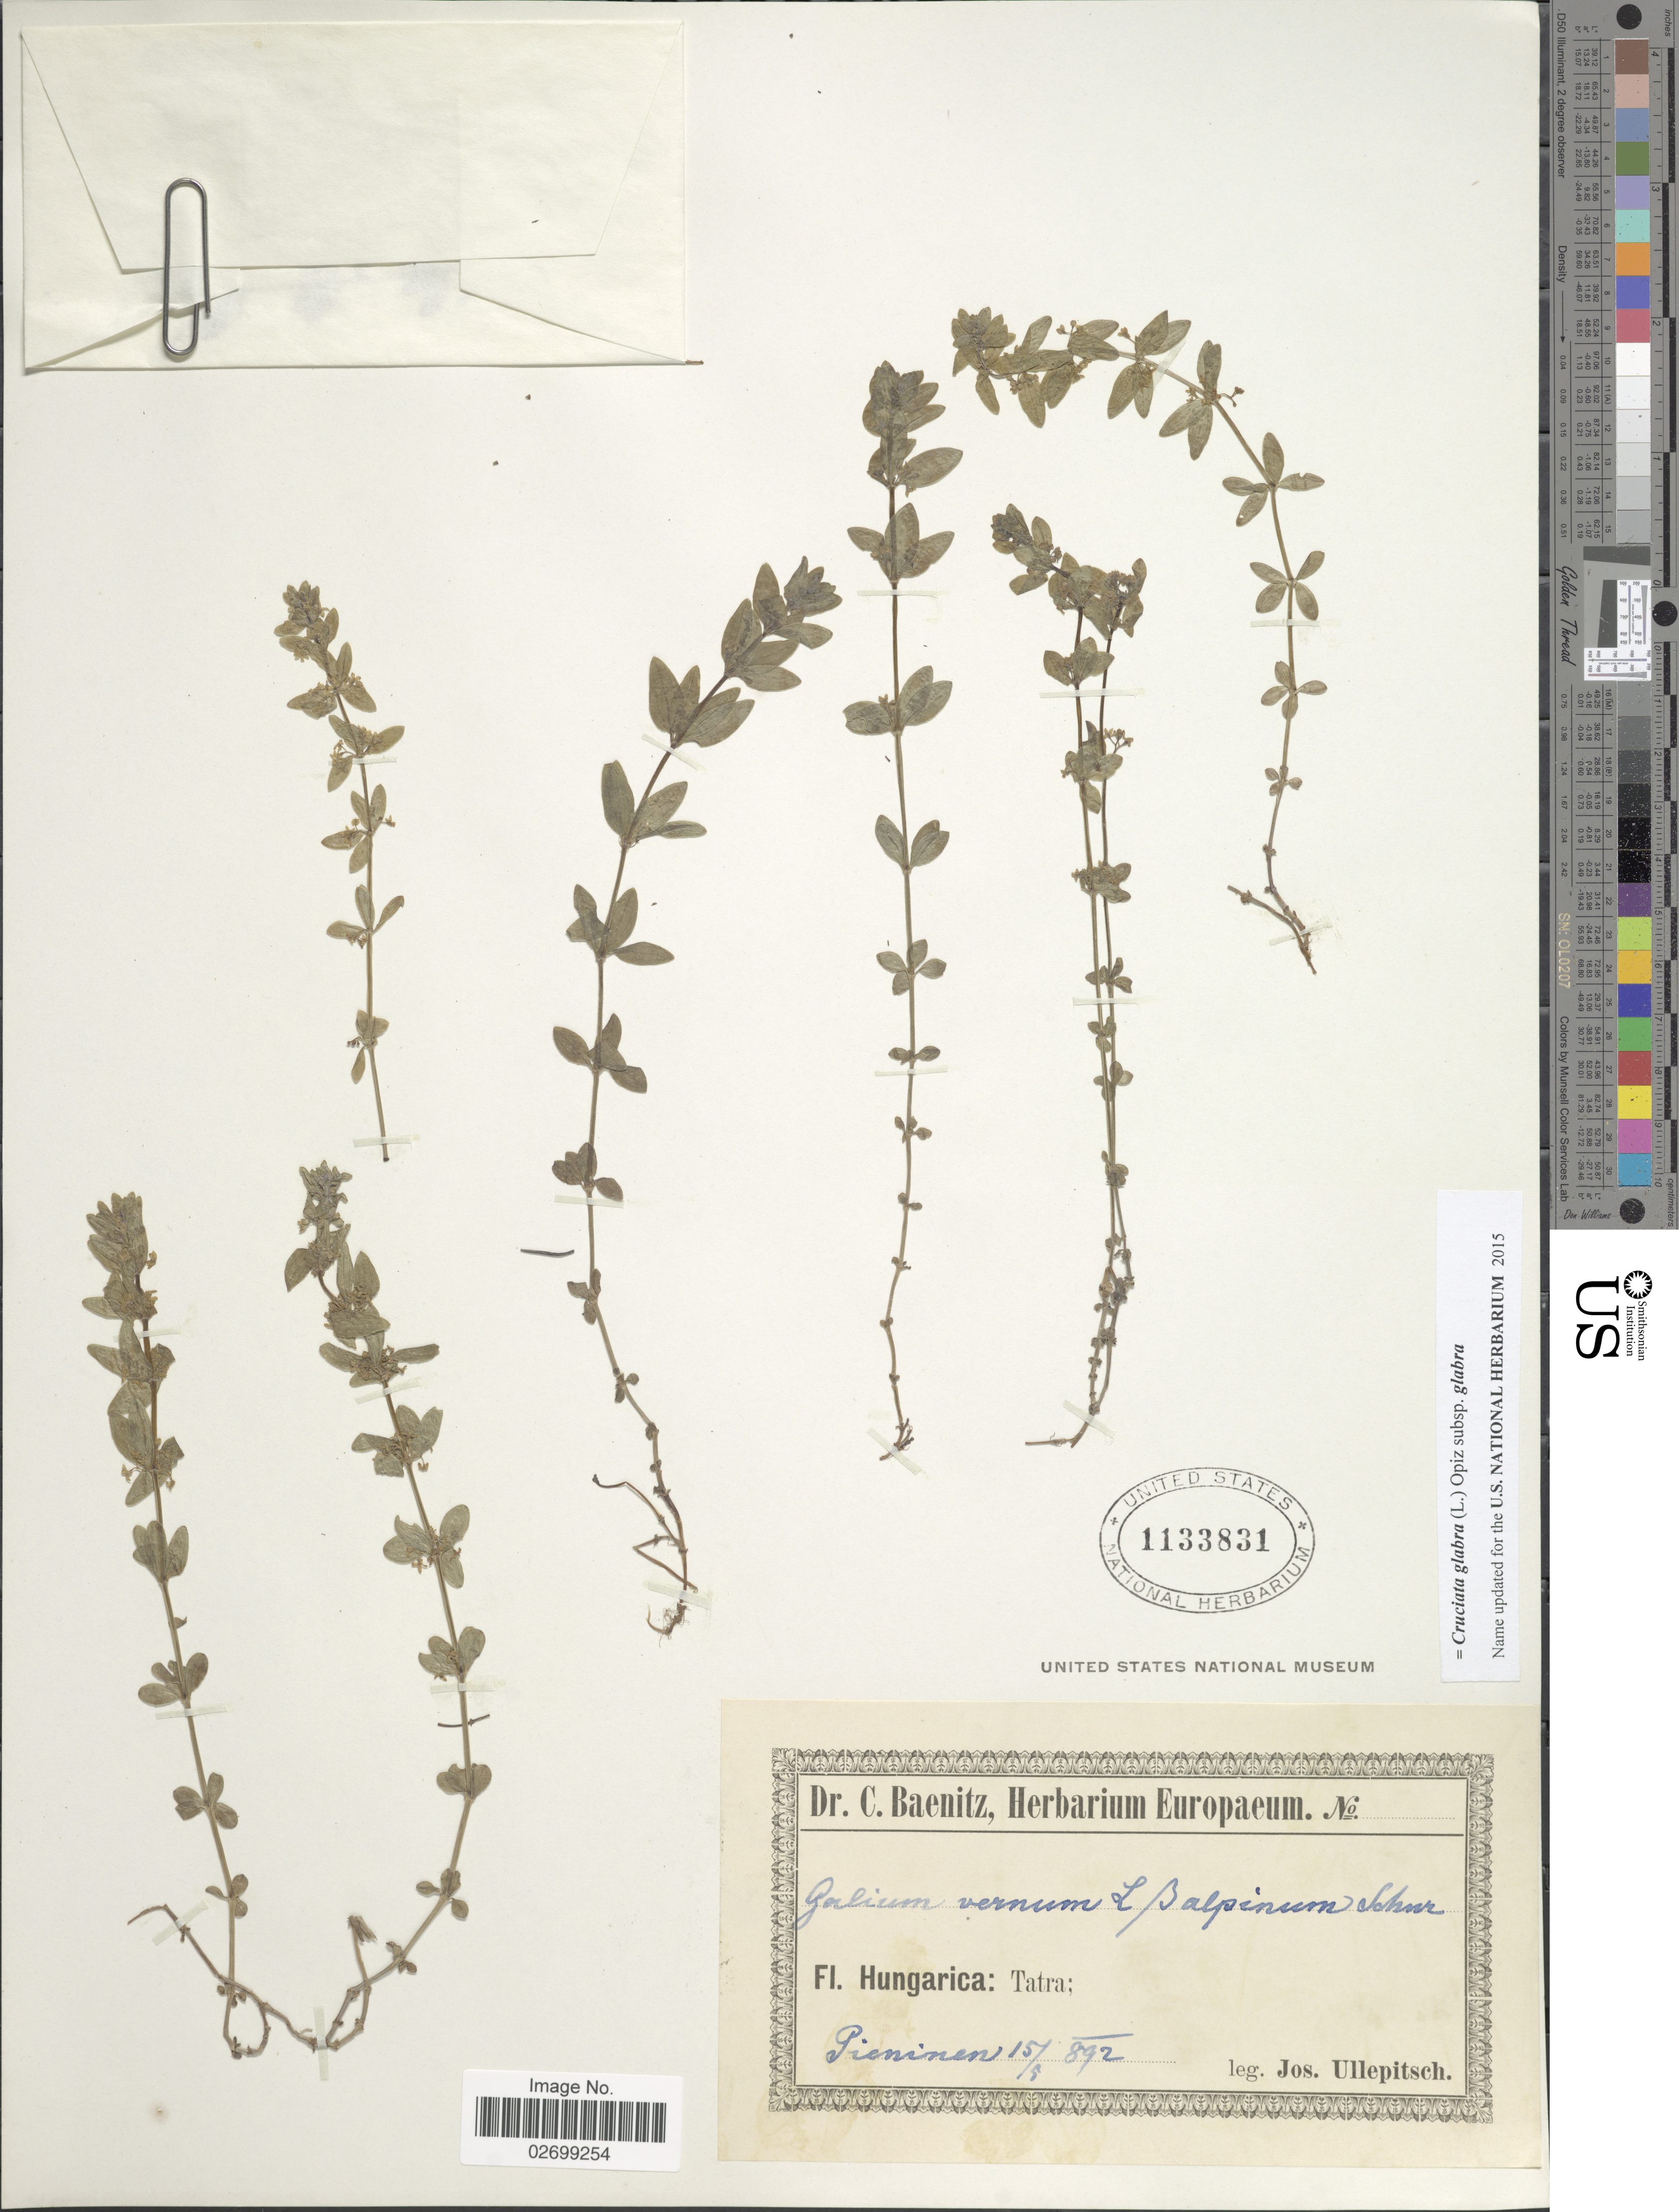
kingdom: Plantae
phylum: Tracheophyta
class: Magnoliopsida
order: Gentianales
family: Rubiaceae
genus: Cruciata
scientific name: Cruciata glabra subsp. glabra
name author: (L.) Opiz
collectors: J. Ullepitsch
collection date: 1892-05-15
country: Hungary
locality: Tatra; Pieninen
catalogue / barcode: US 1133831